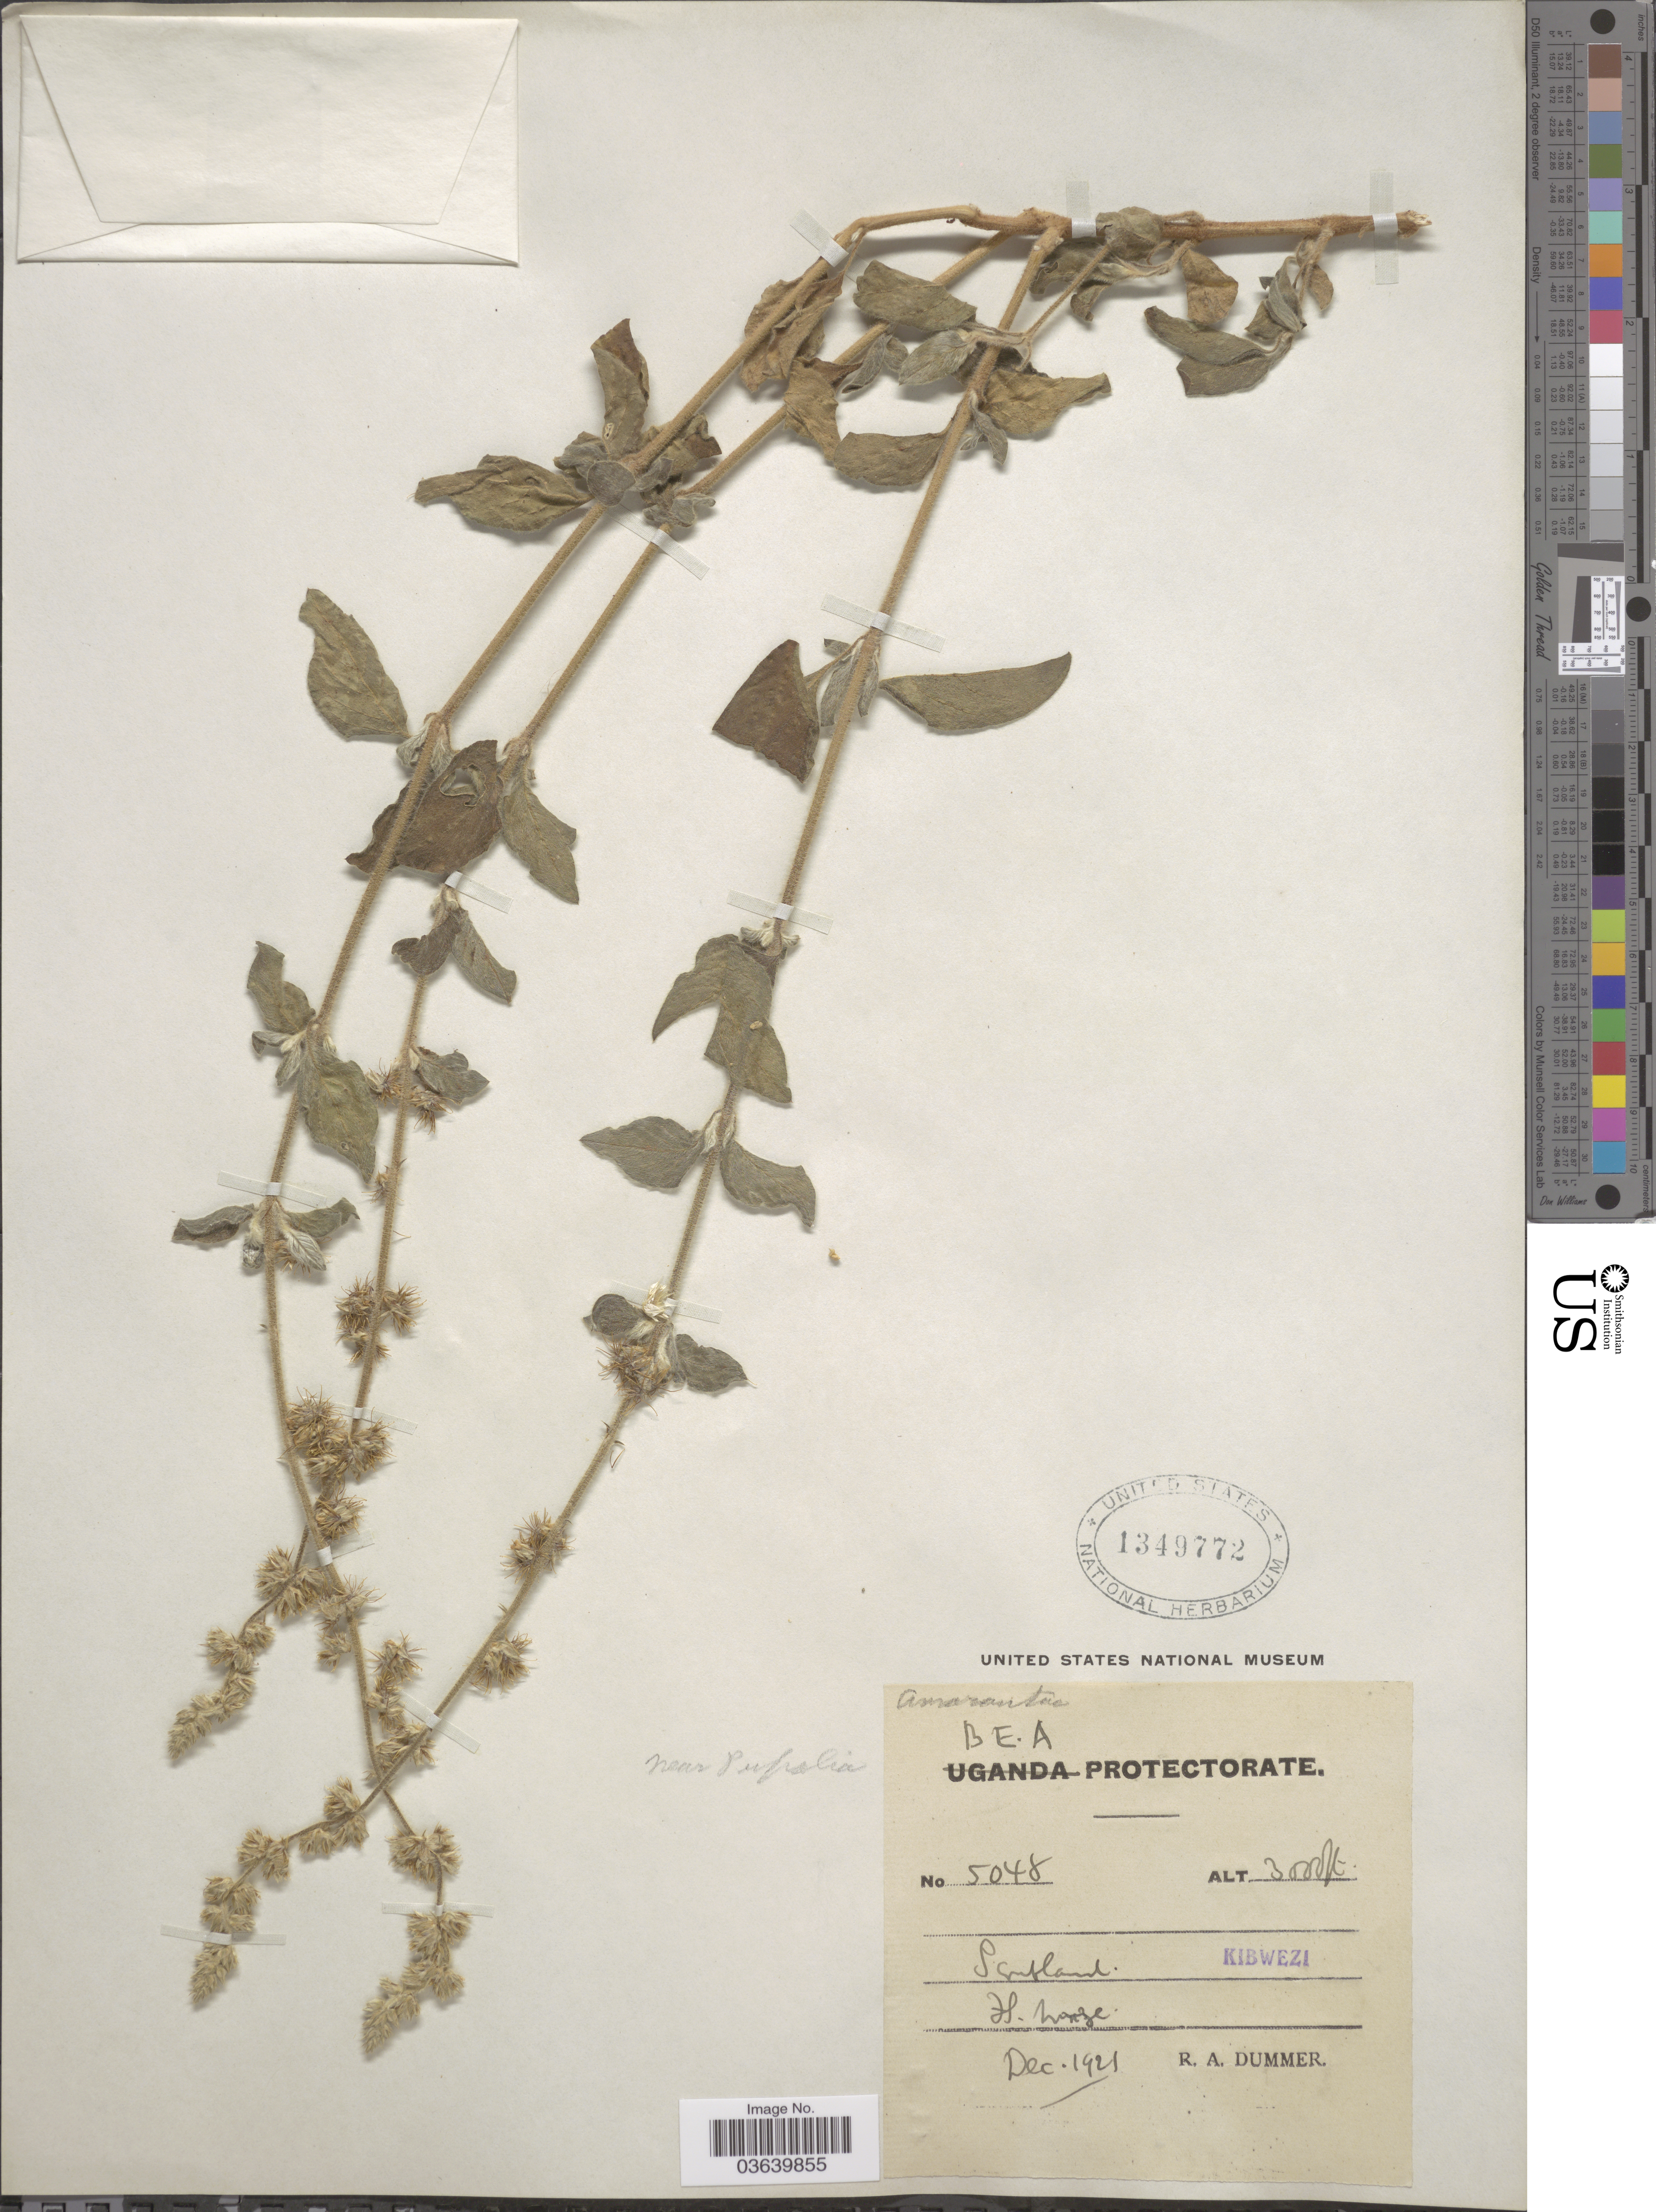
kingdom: Plantae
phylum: Tracheophyta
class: Magnoliopsida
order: Caryophyllales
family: Amaranthaceae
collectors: R. Dümmer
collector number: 5048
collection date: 1921-12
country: Kenya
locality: B.E.A. Protectorate. Scrubland. Kibwezi.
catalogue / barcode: US 1349772